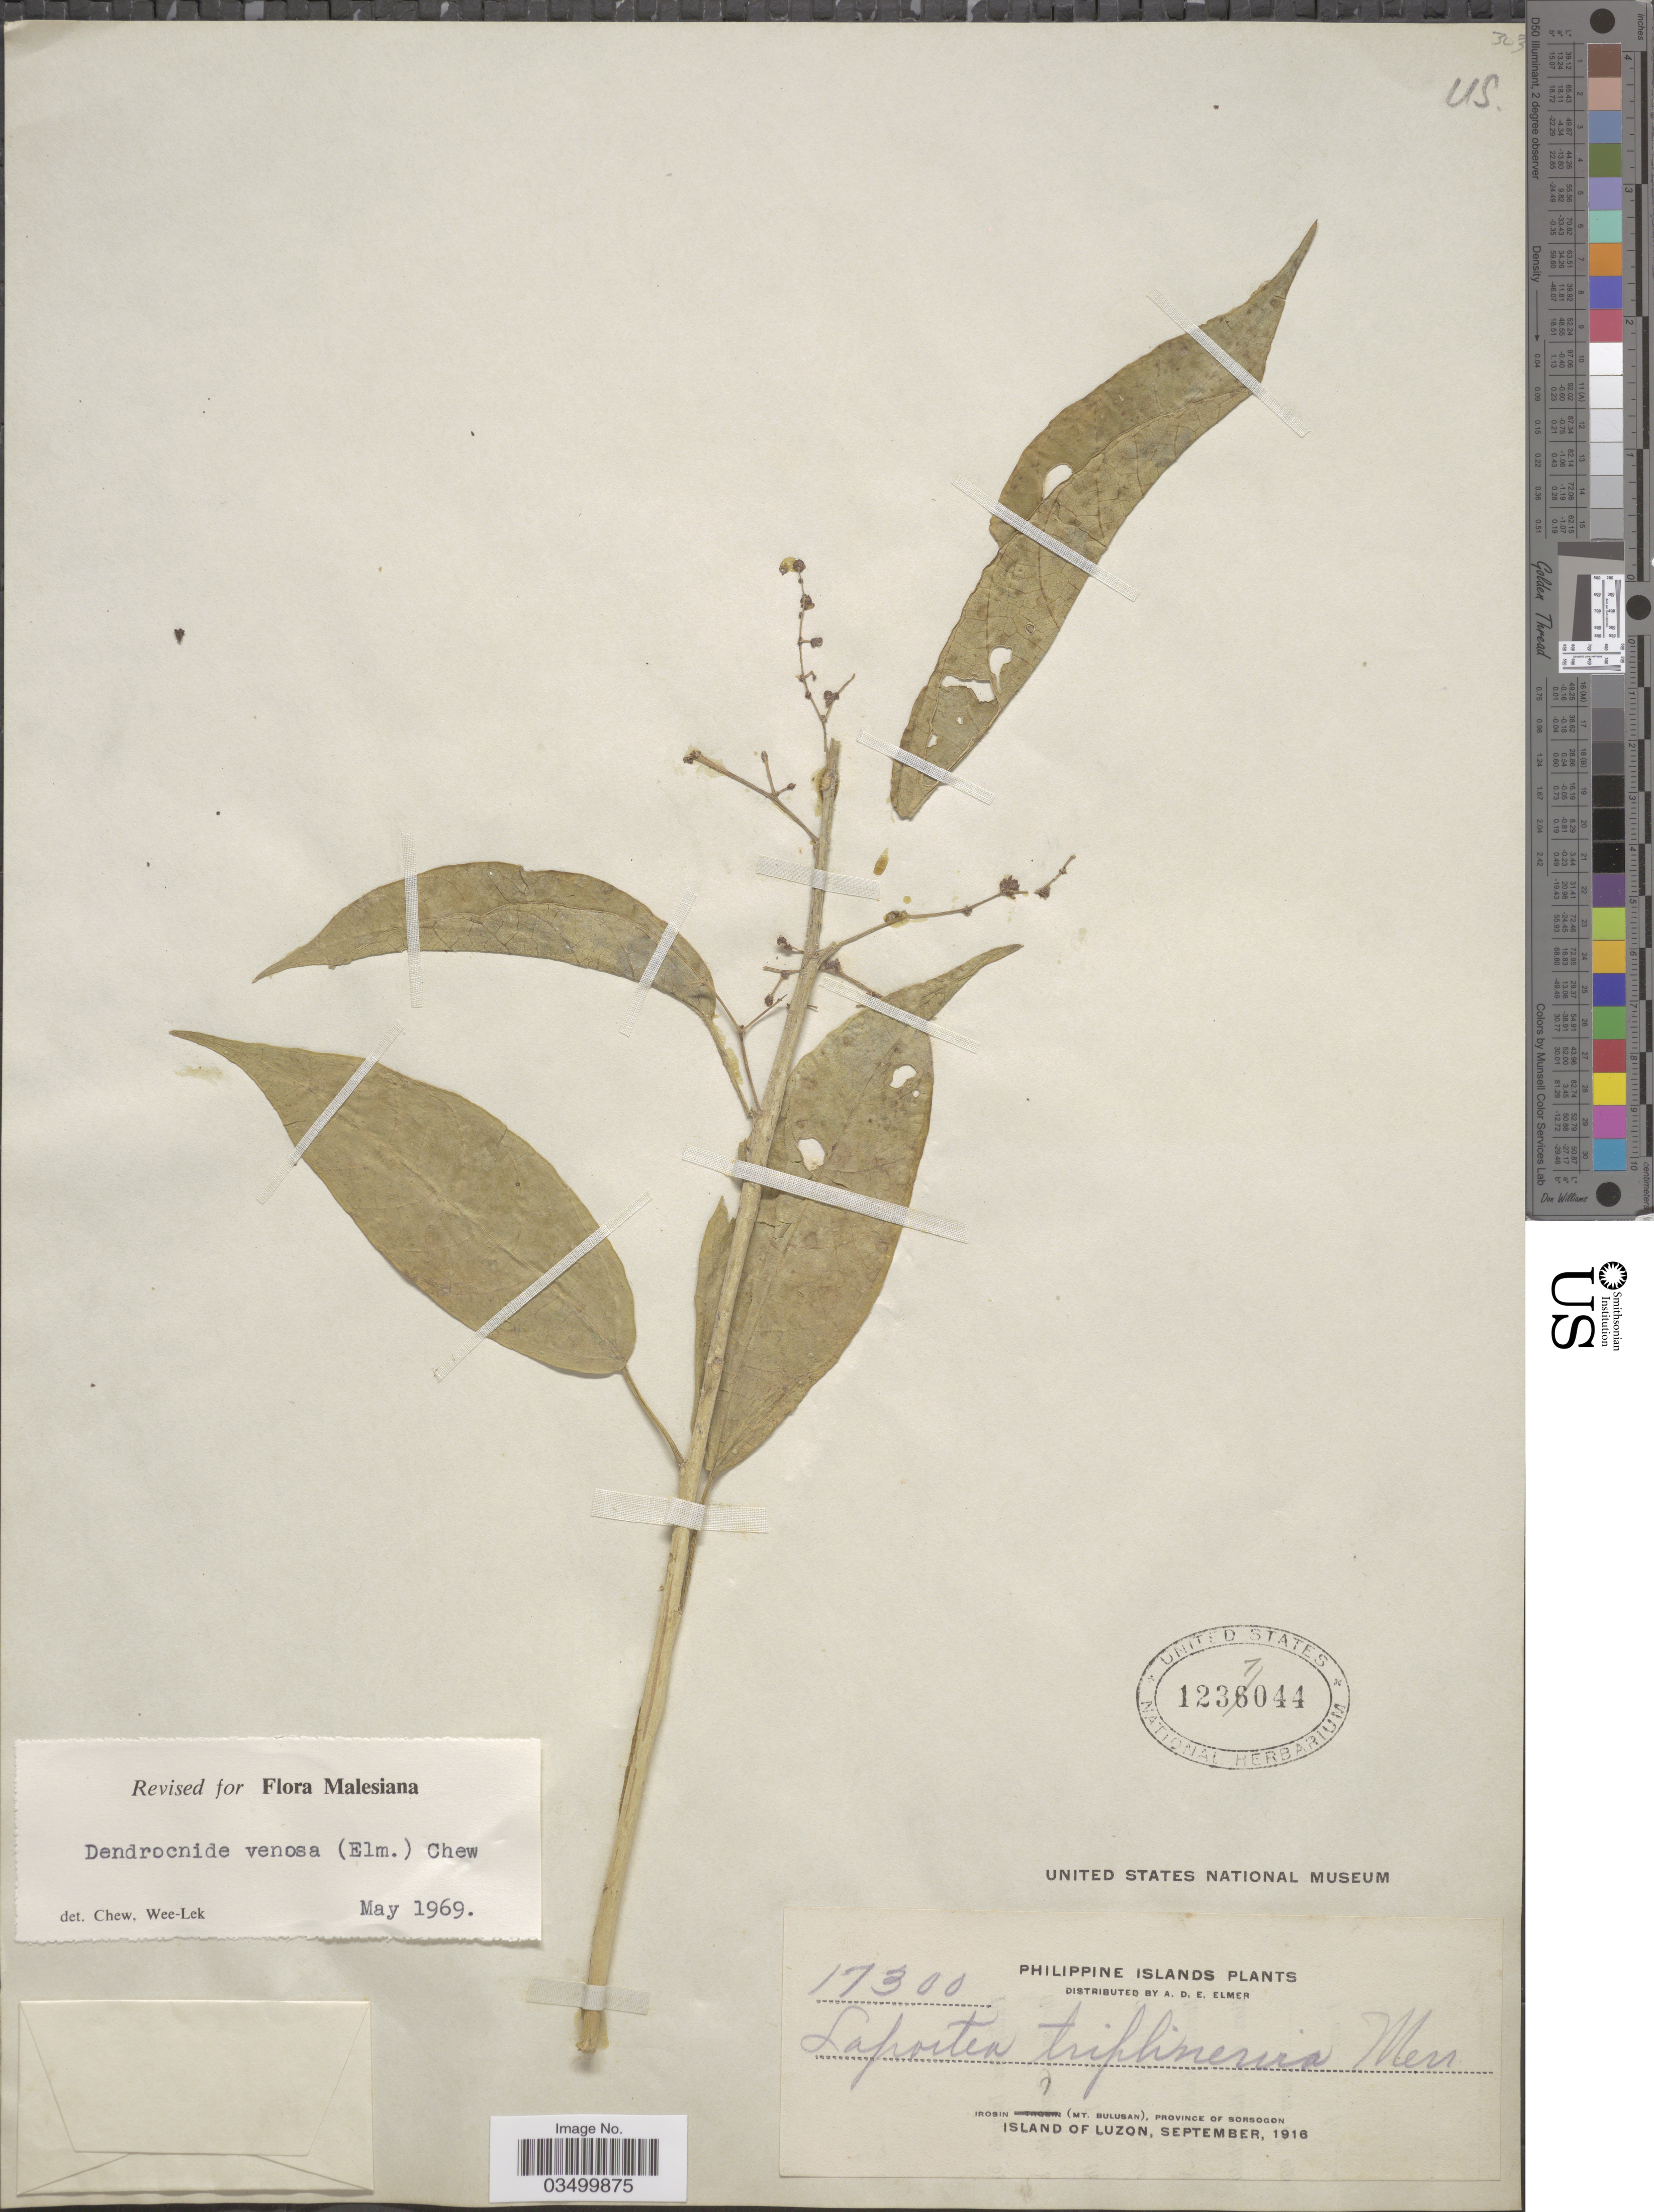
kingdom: Plantae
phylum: Tracheophyta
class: Magnoliopsida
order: Rosales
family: Urticaceae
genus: Dendrocnide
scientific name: Dendrocnide venosa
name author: (Elmer) Chew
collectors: A. D. E. Elmer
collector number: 17300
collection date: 1916-09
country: Philippines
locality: Philippine Islands. Irosin (Mt. Bulusan), Province of Sorsogon. Island of Luzon.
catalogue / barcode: US 1237044